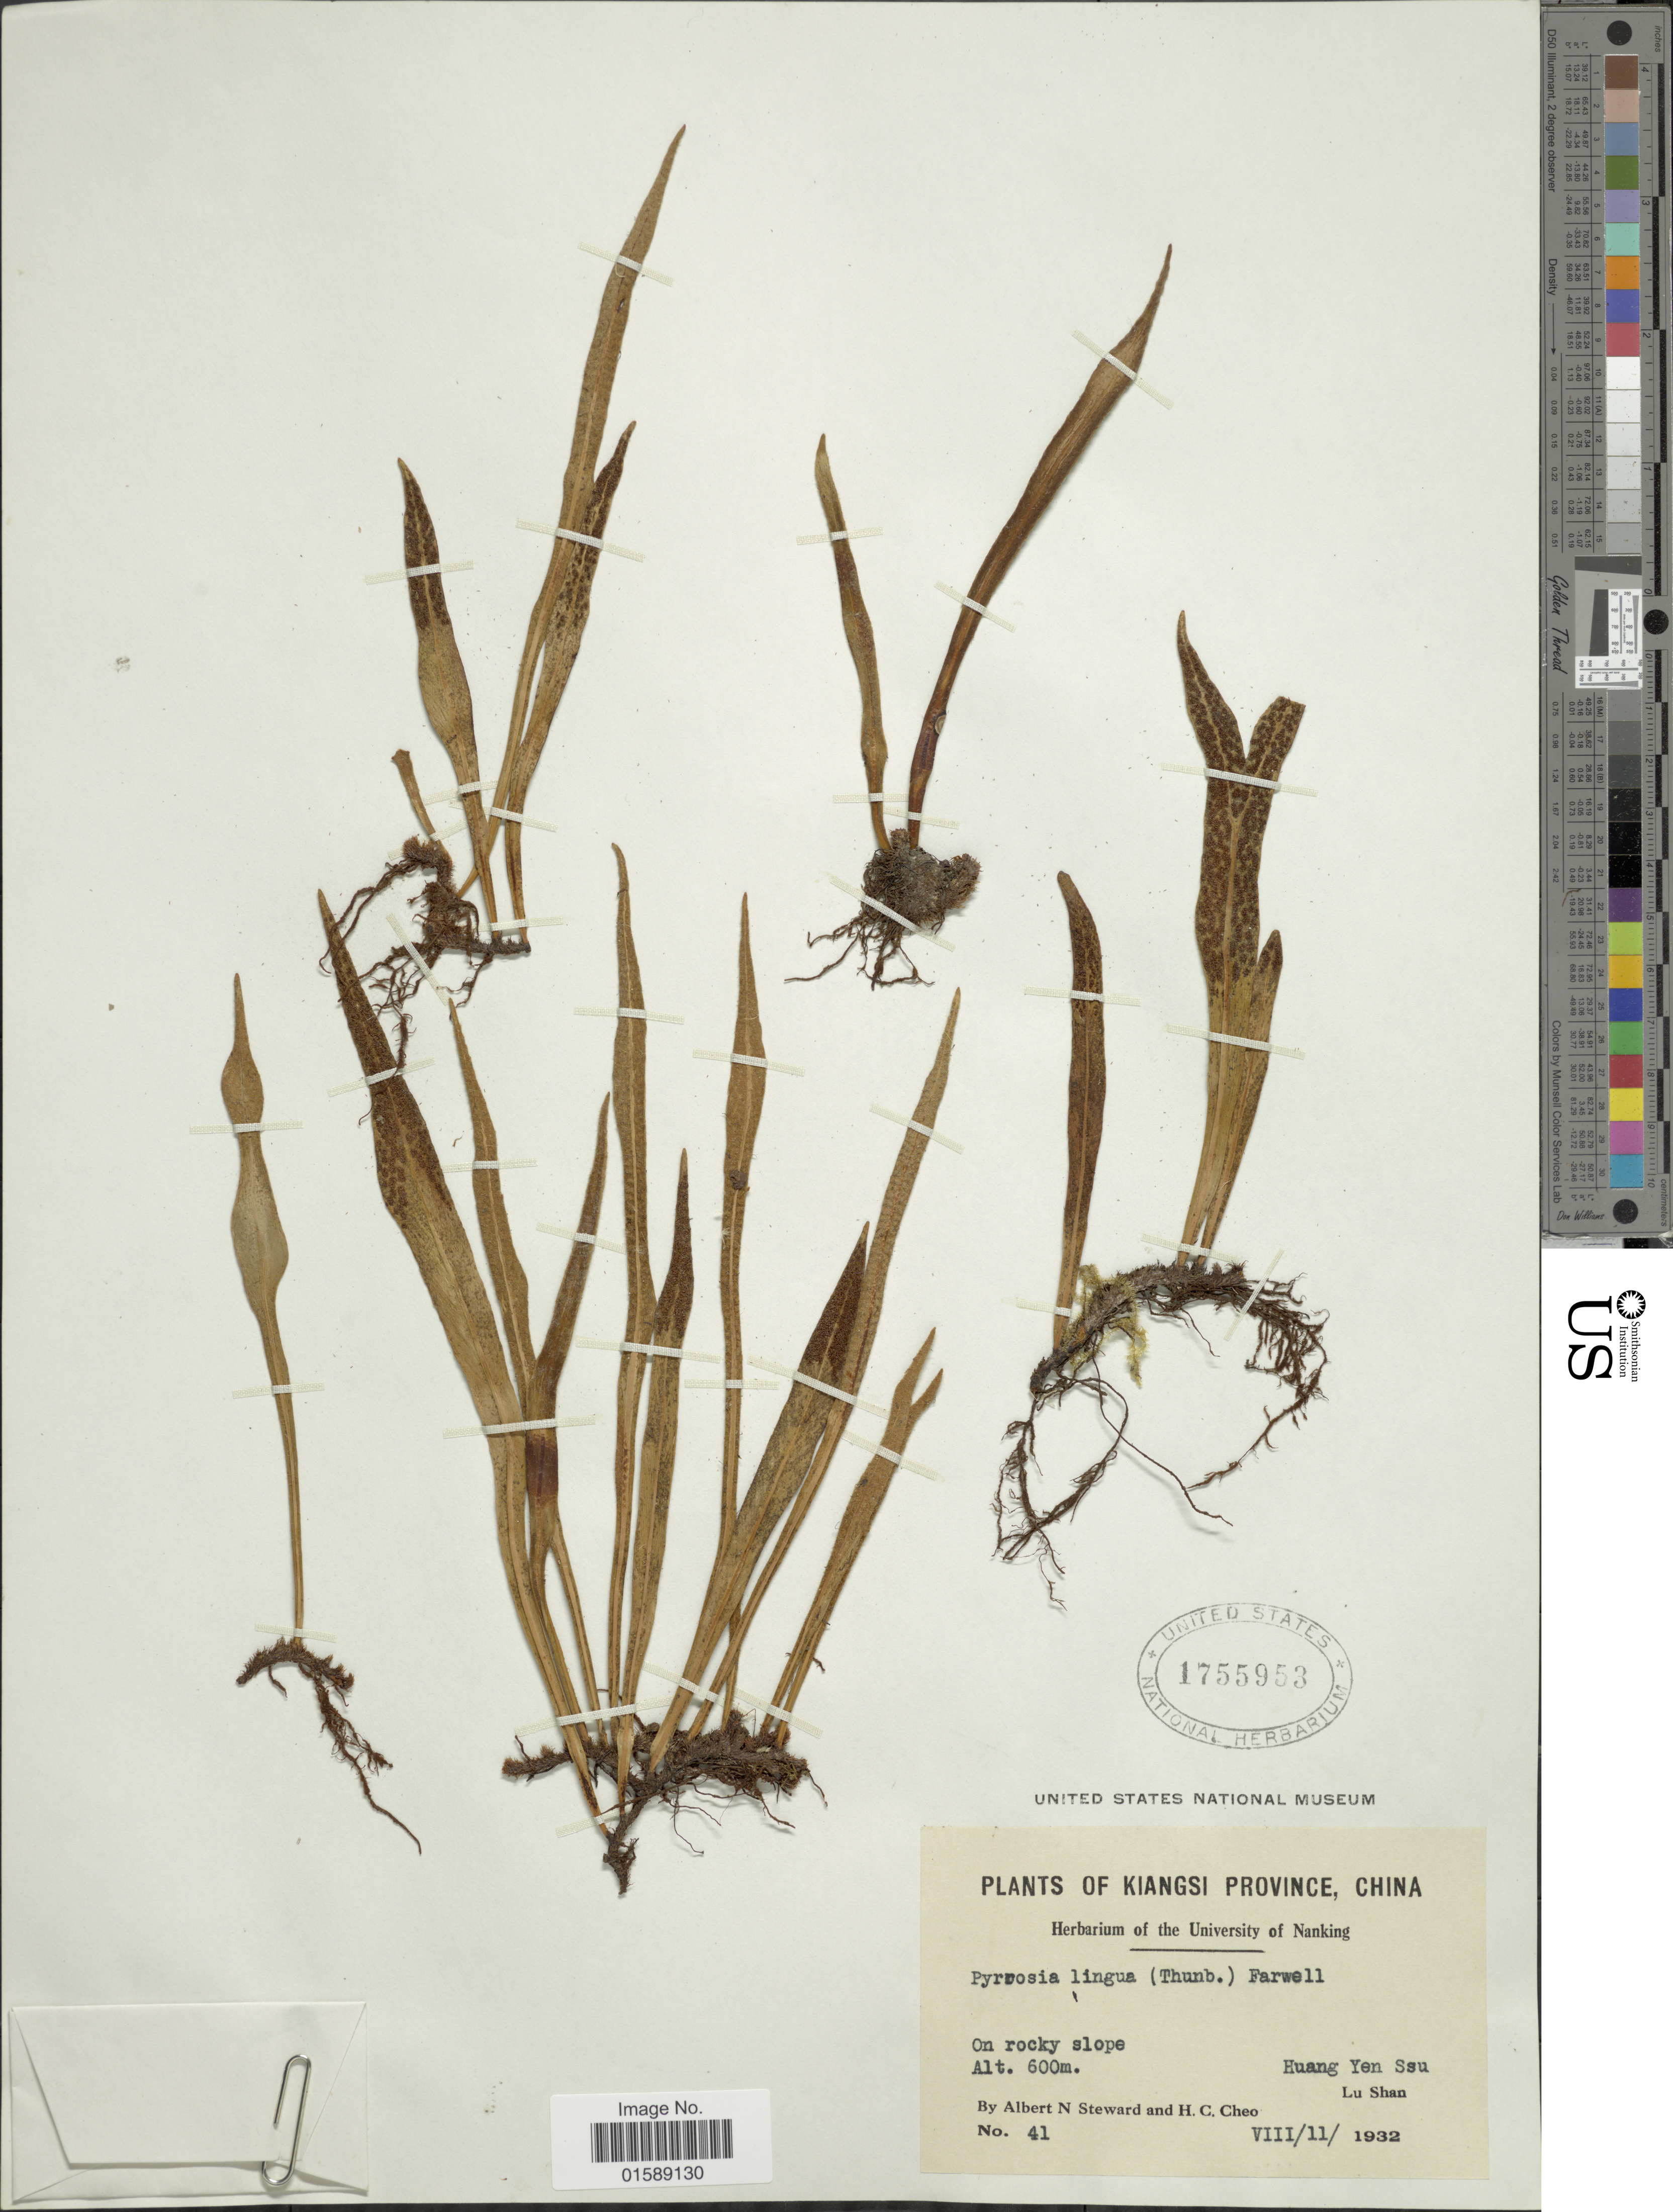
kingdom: Plantae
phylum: Tracheophyta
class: Polypodiopsida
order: Polypodiales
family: Polypodiaceae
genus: Pyrrosia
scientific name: Pyrrosia lingua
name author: (Thurb.) Farw.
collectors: A. N. Steward & H. Cheo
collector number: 41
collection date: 1932-08-11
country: China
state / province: Jiangxi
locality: Kiangsi Province. Huang Yen Ssu. Lu Shan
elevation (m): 600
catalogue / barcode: US 1755953